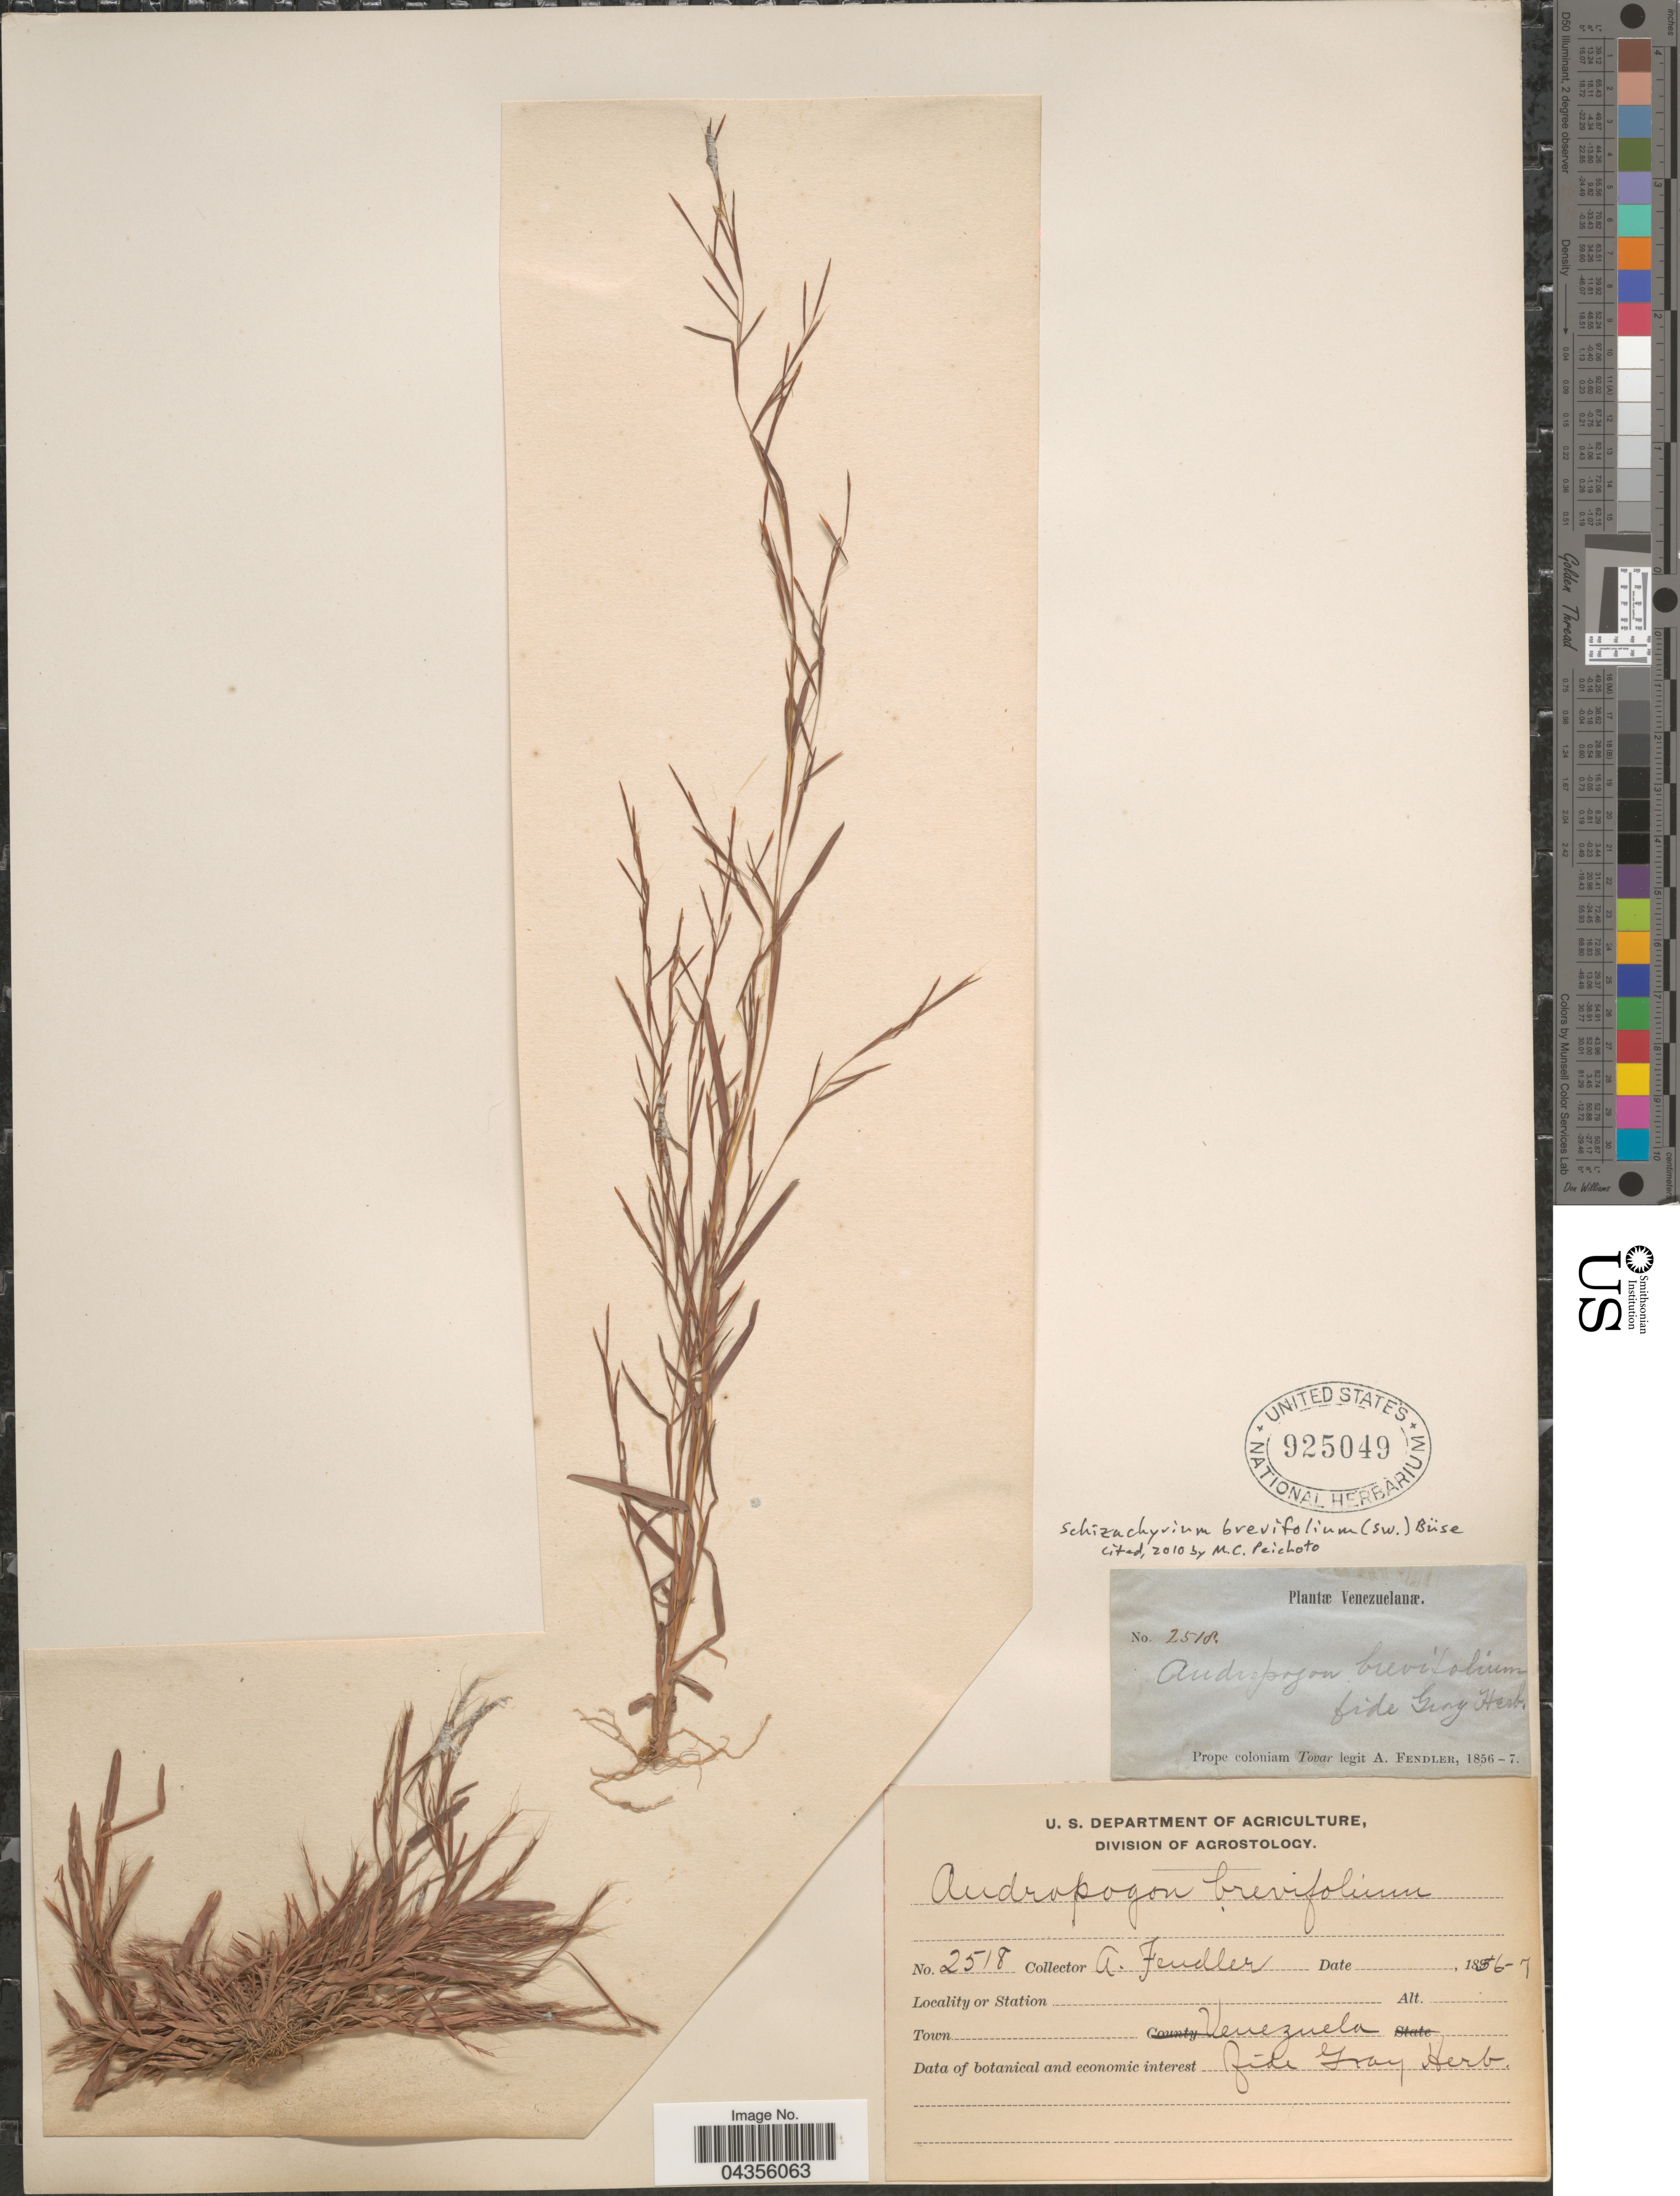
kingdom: Plantae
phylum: Tracheophyta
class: Liliopsida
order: Poales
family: Poaceae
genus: Schizachyrium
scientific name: Schizachyrium brevifolium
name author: (Sw.) Nees ex Büse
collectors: A. Fendler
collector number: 2518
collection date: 1856/1857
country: Venezuela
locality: Prope coloniam Tovar.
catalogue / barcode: US 925049